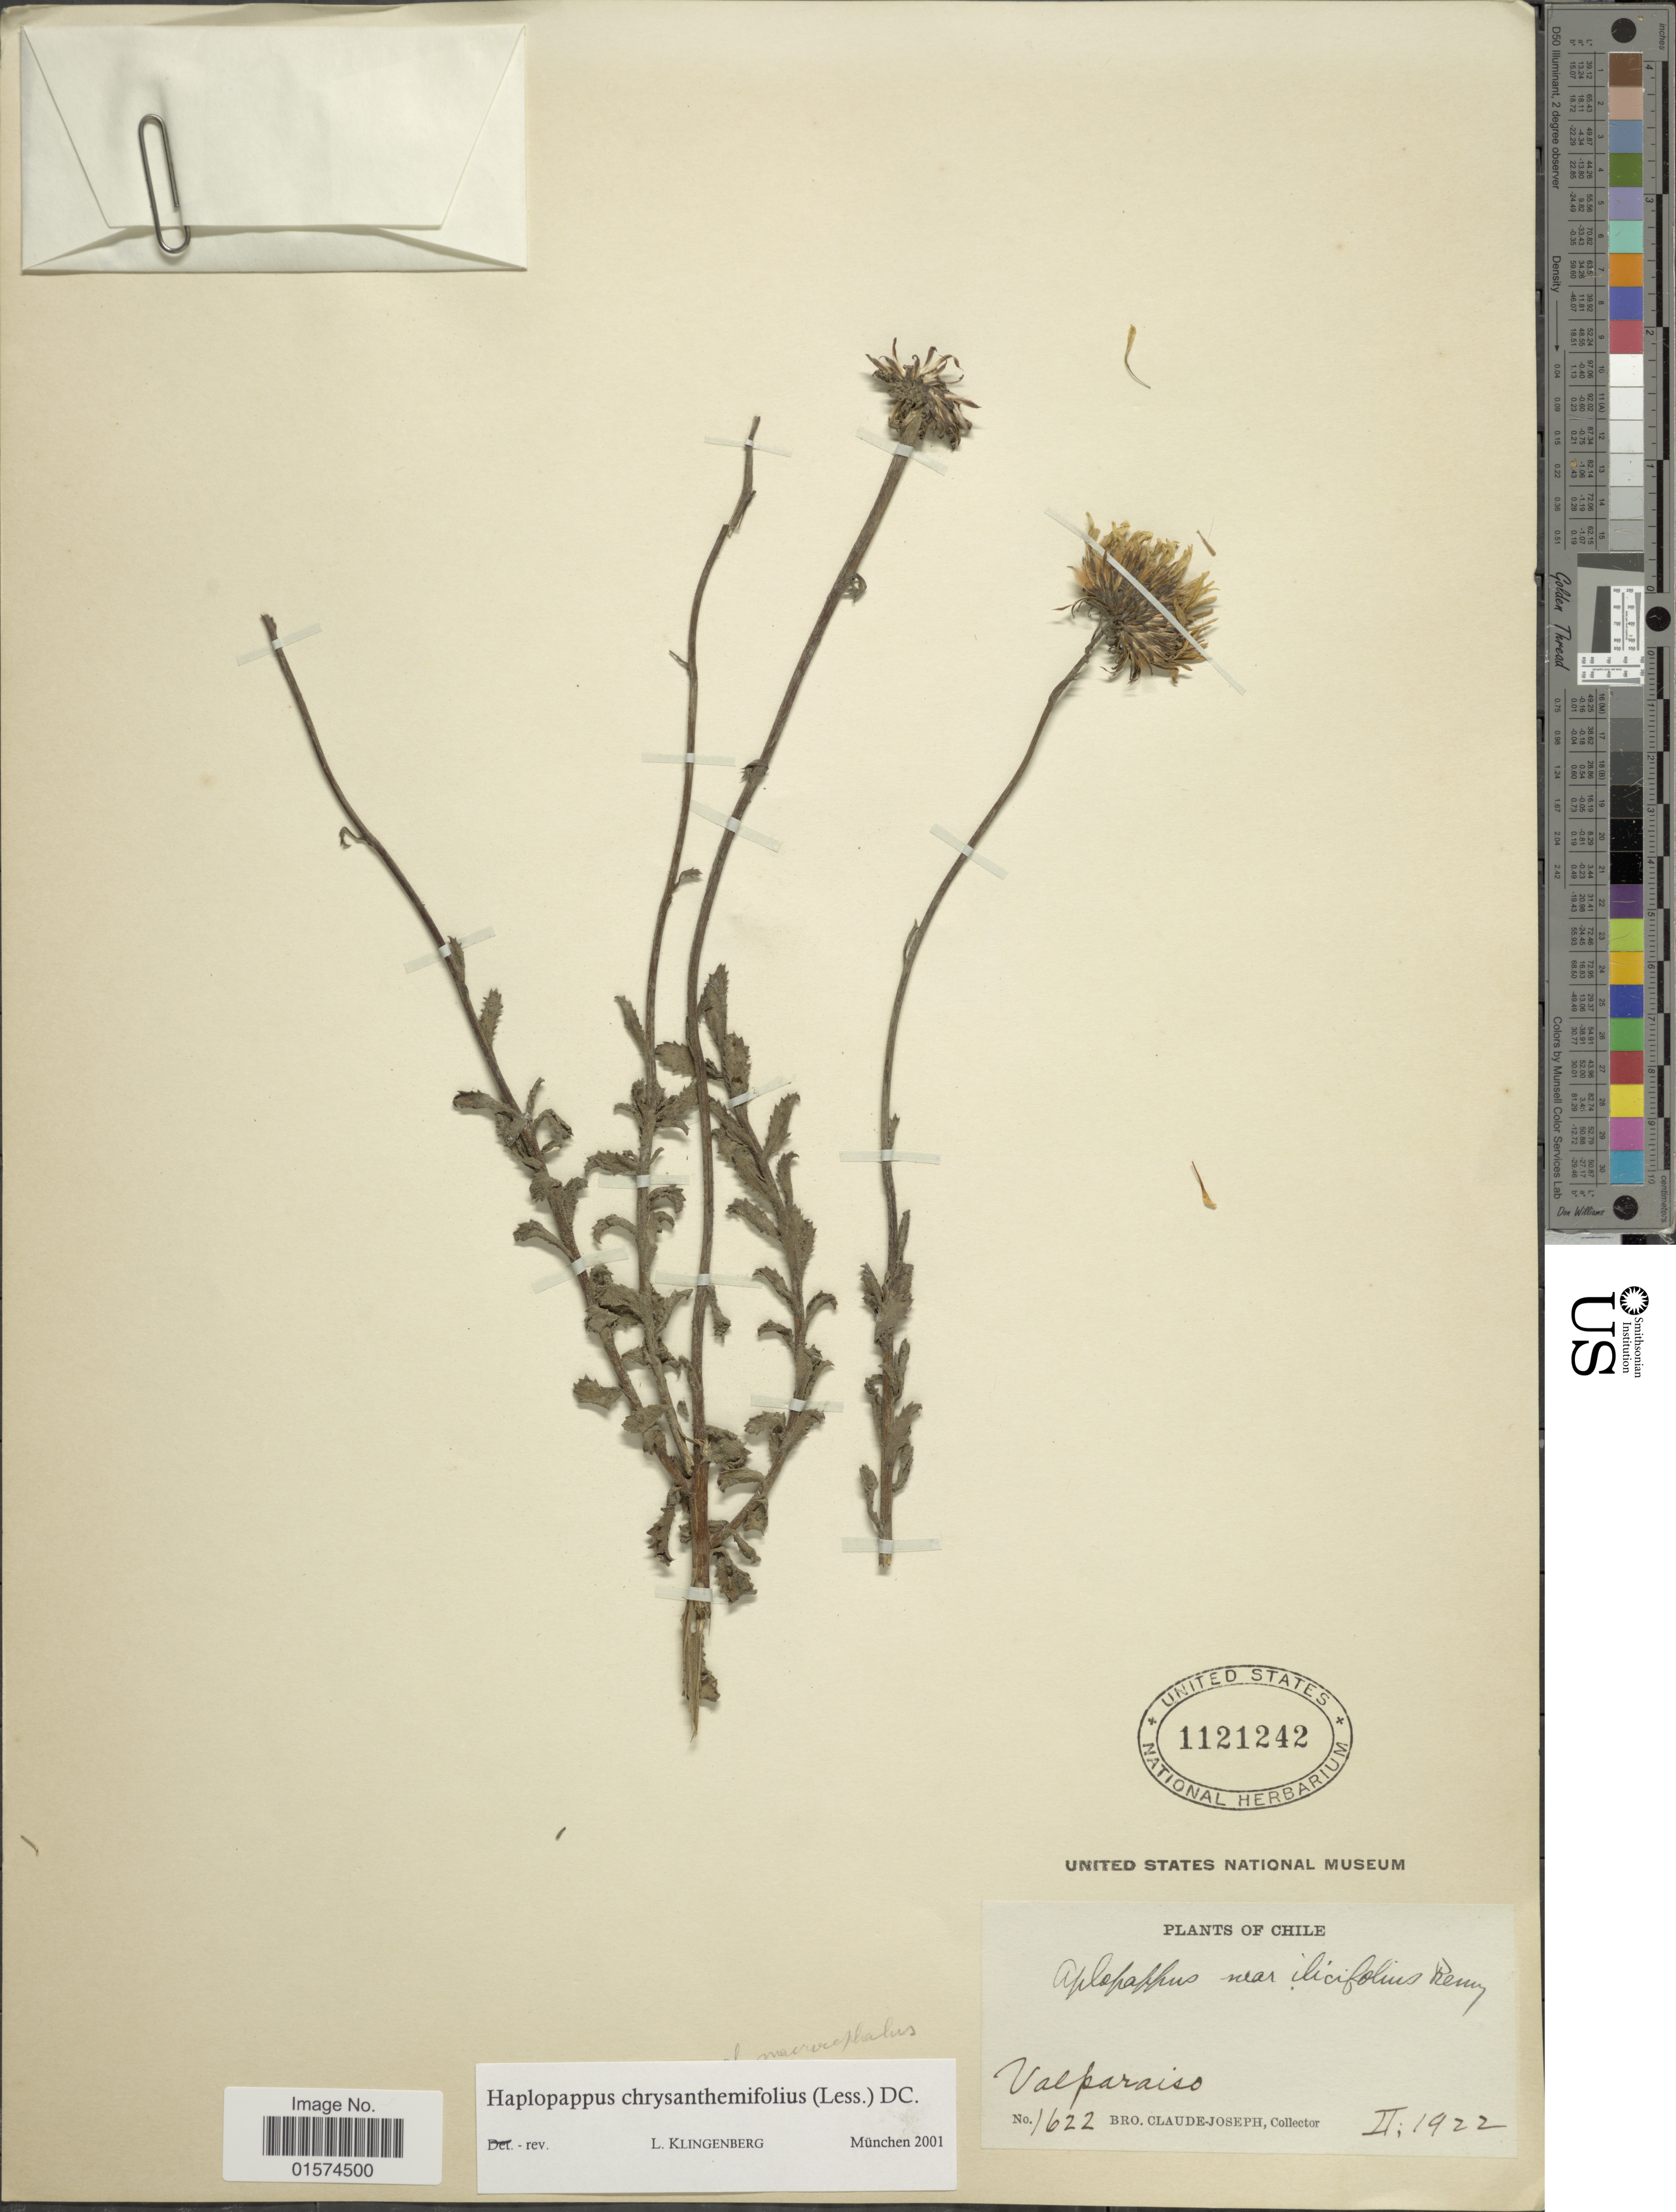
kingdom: Plantae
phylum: Tracheophyta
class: Magnoliopsida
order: Asterales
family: Asteraceae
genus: Haplopappus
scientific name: Haplopappus chrysanthemifolius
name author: (Less.) DC.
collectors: Bro. Claude-Joseph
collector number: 1622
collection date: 1922-02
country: Chile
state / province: Valparaíso (V)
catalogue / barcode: US 1121242